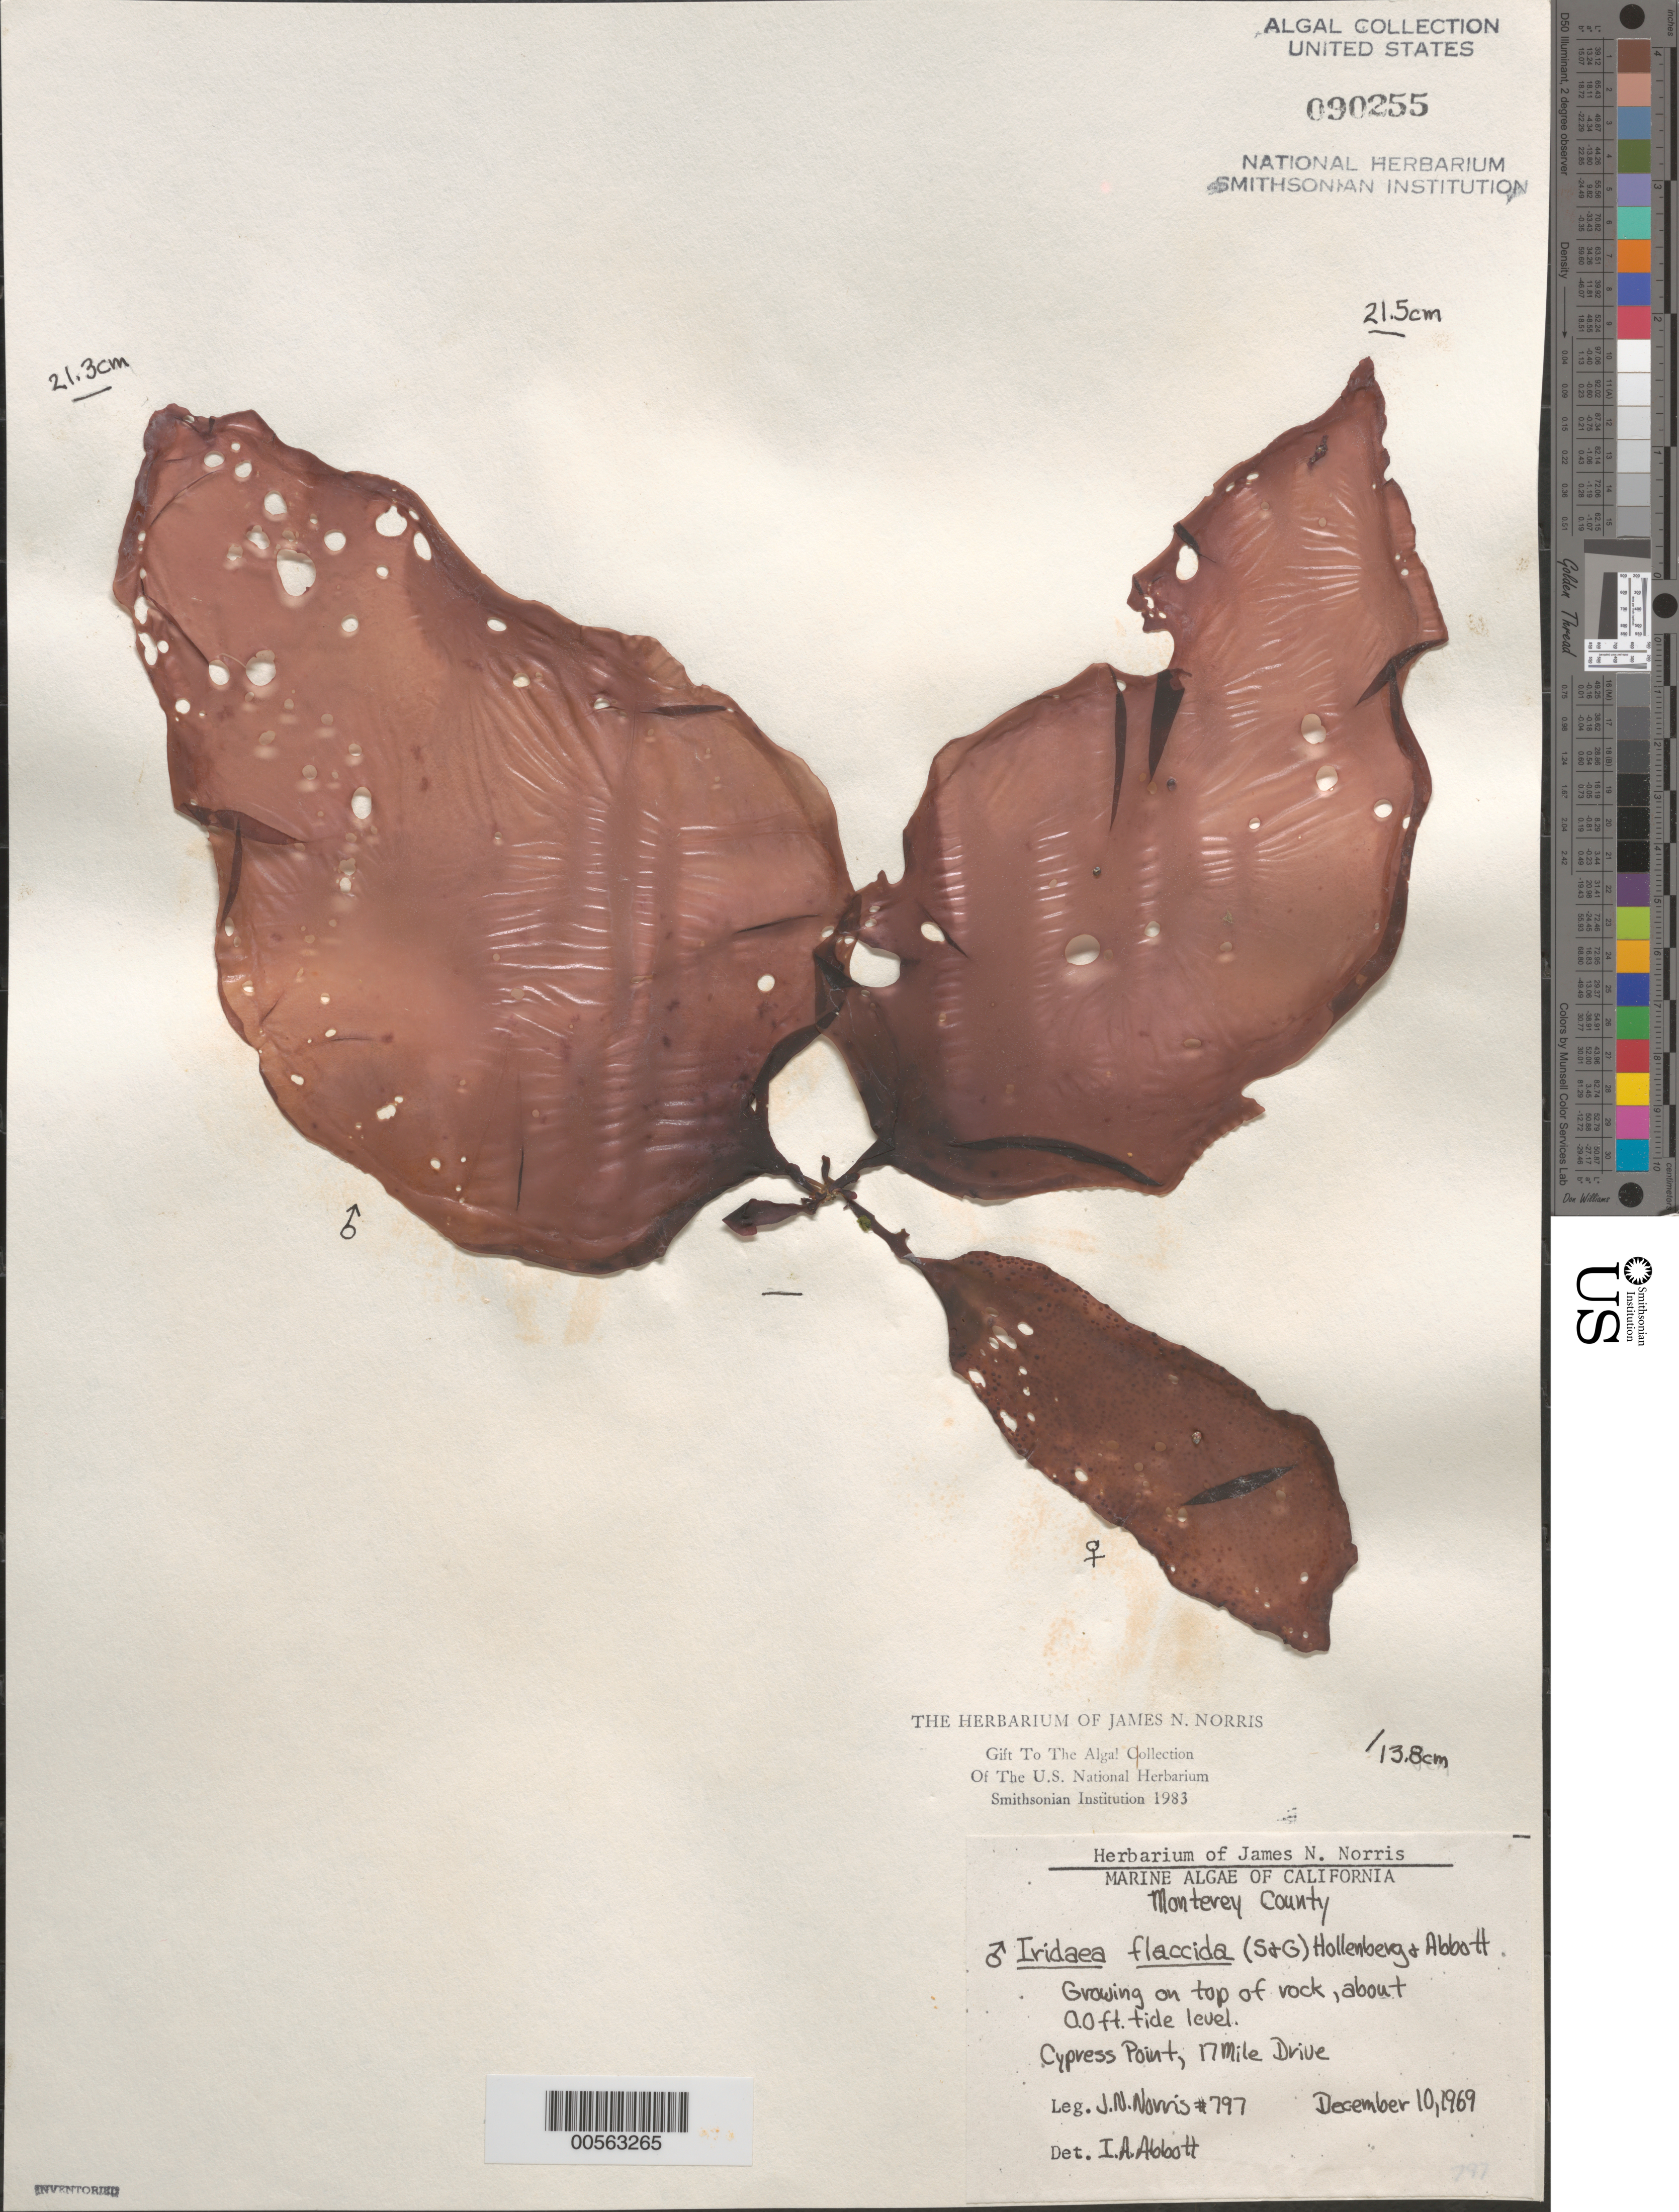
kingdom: Plantae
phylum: Rhodophyta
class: Florideophyceae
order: Gigartinales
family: Gigartinaceae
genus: Mazzaella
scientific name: Mazzaella flaccida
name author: (Setchell & N.L. Gardner) Fredericq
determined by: Algae name updating Project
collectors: J. N. Norris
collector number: JN-797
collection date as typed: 10 Dec 1969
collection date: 1969-12-10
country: United States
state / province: California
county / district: Monterey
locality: Cypress Point, 17 Mile Drive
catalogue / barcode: US 90255